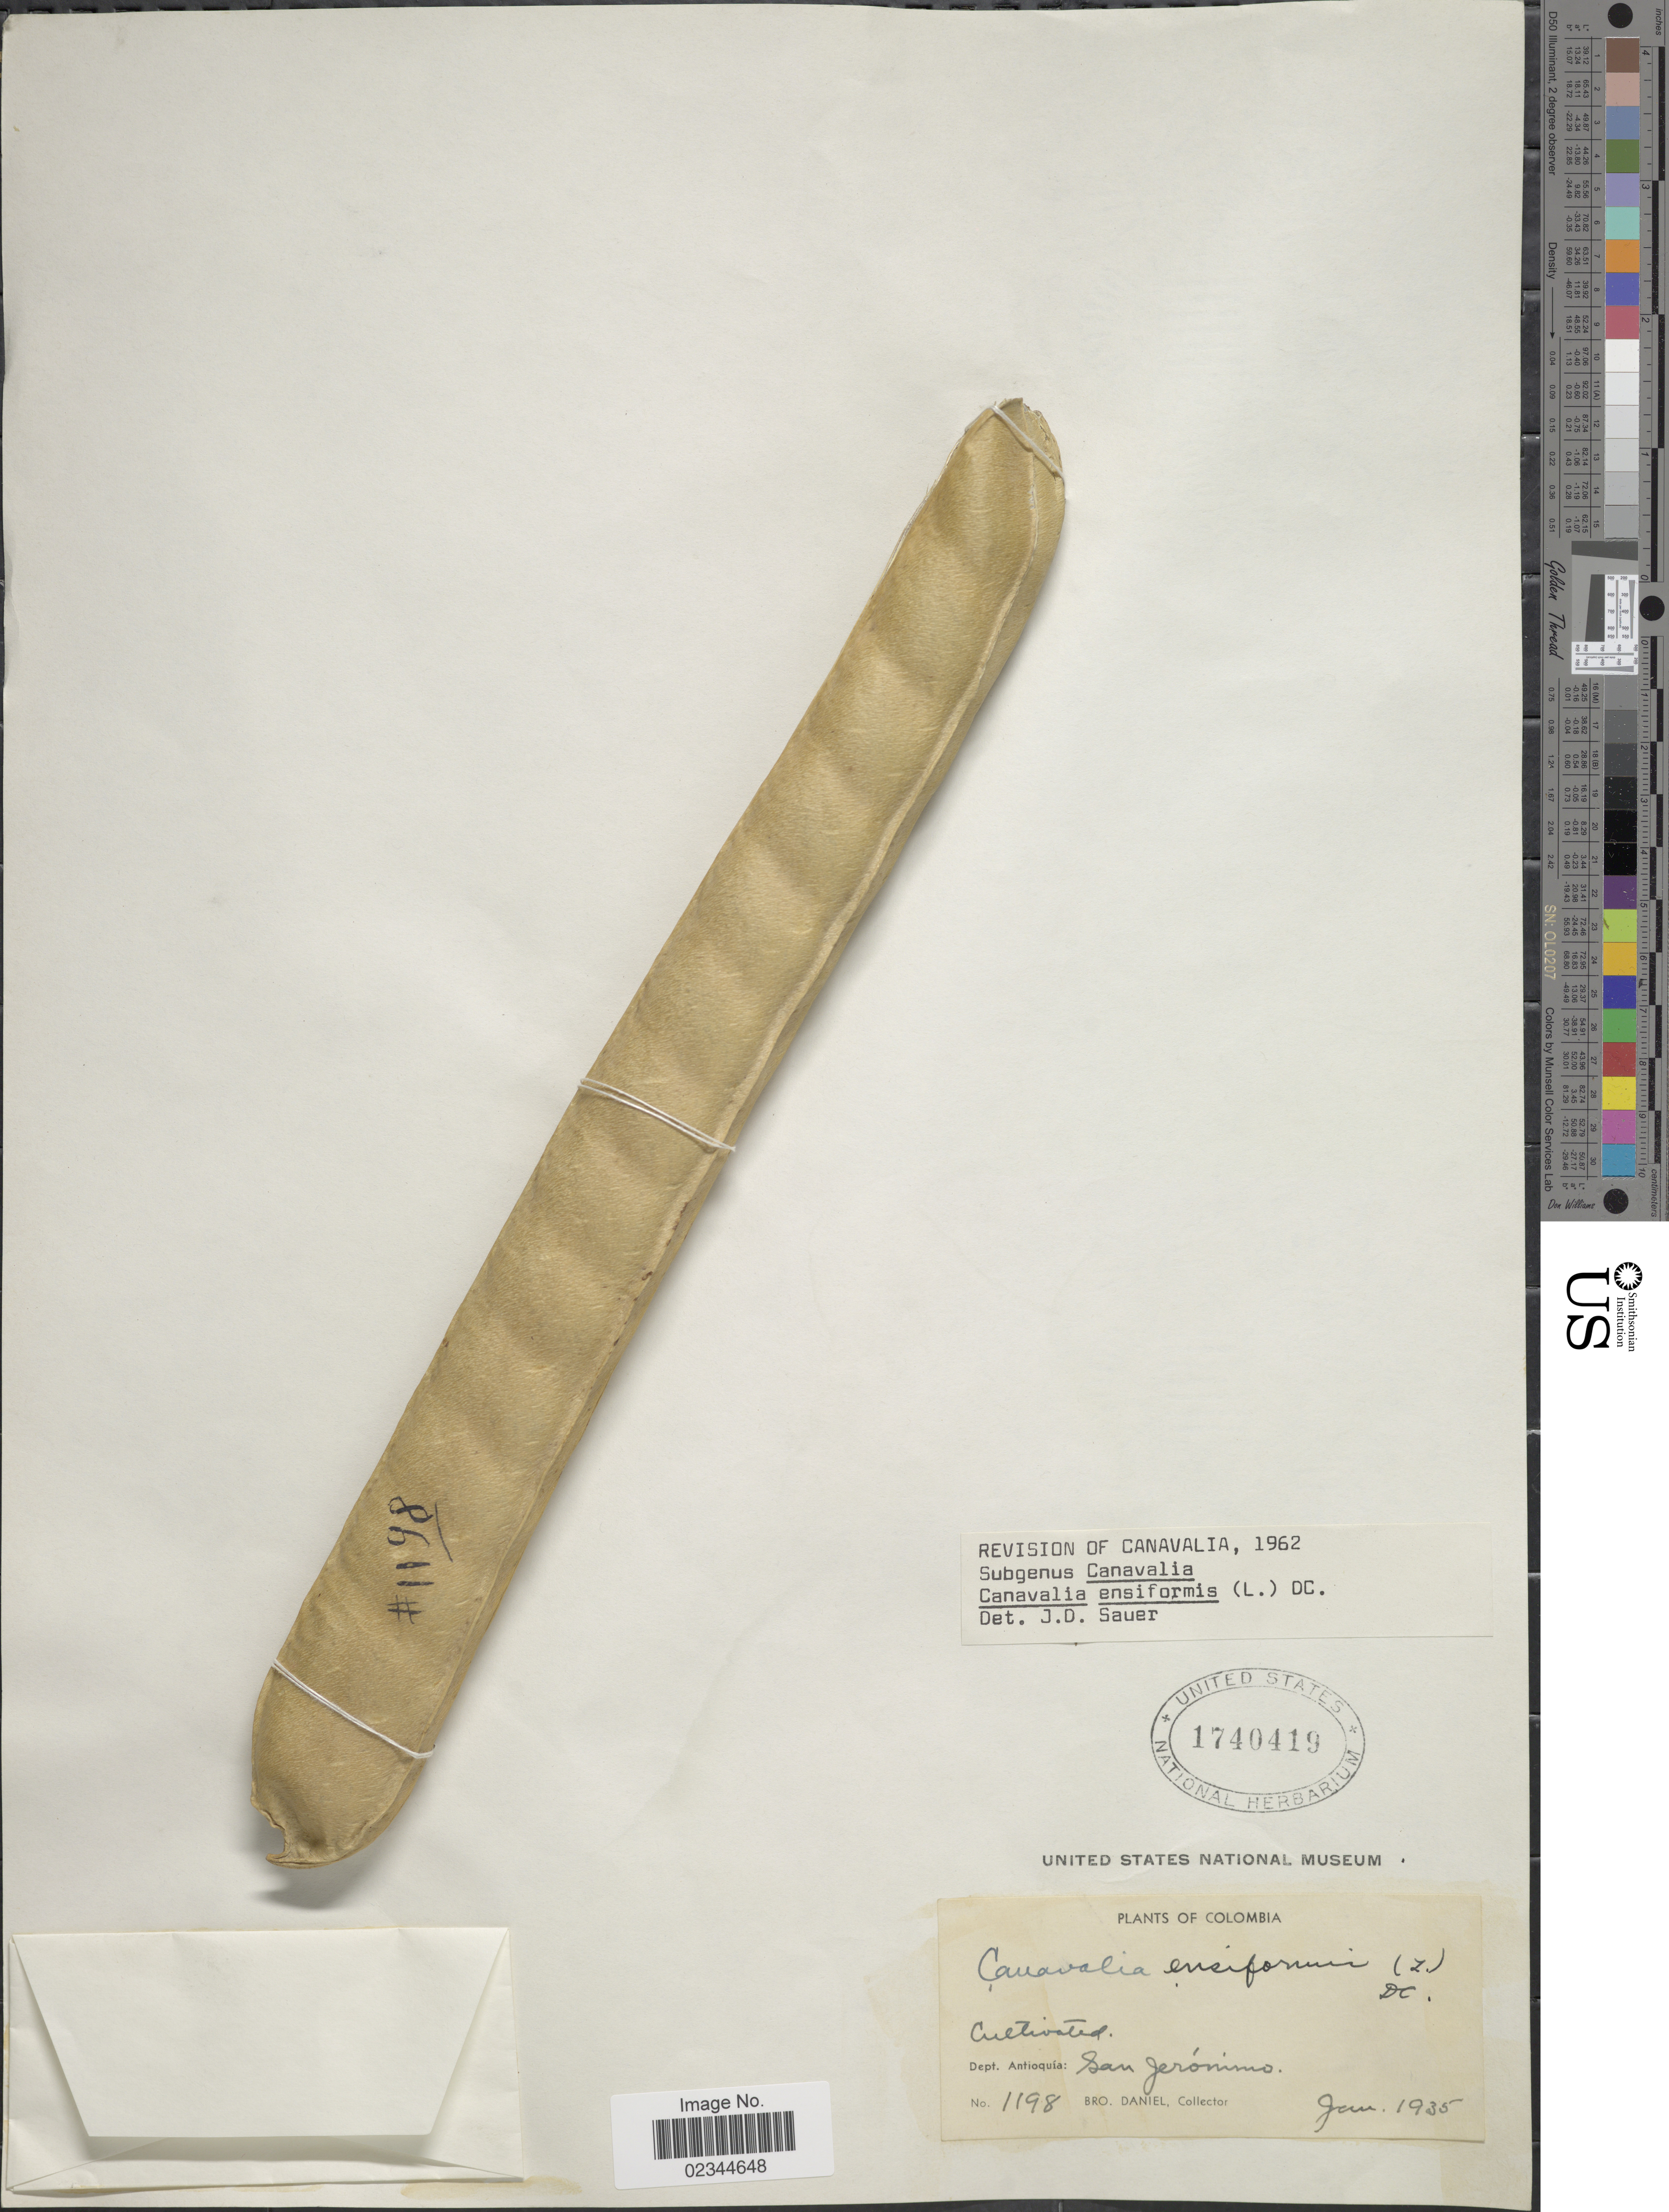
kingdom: Plantae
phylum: Tracheophyta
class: Magnoliopsida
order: Fabales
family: Fabaceae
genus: Canavalia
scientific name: Canavalia ensiformis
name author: (L.) DC.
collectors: Bro. Daniel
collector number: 1198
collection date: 1935-01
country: Colombia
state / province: Antioquia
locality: Dept. Antioquia: San Jeronimo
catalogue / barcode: US 1740419